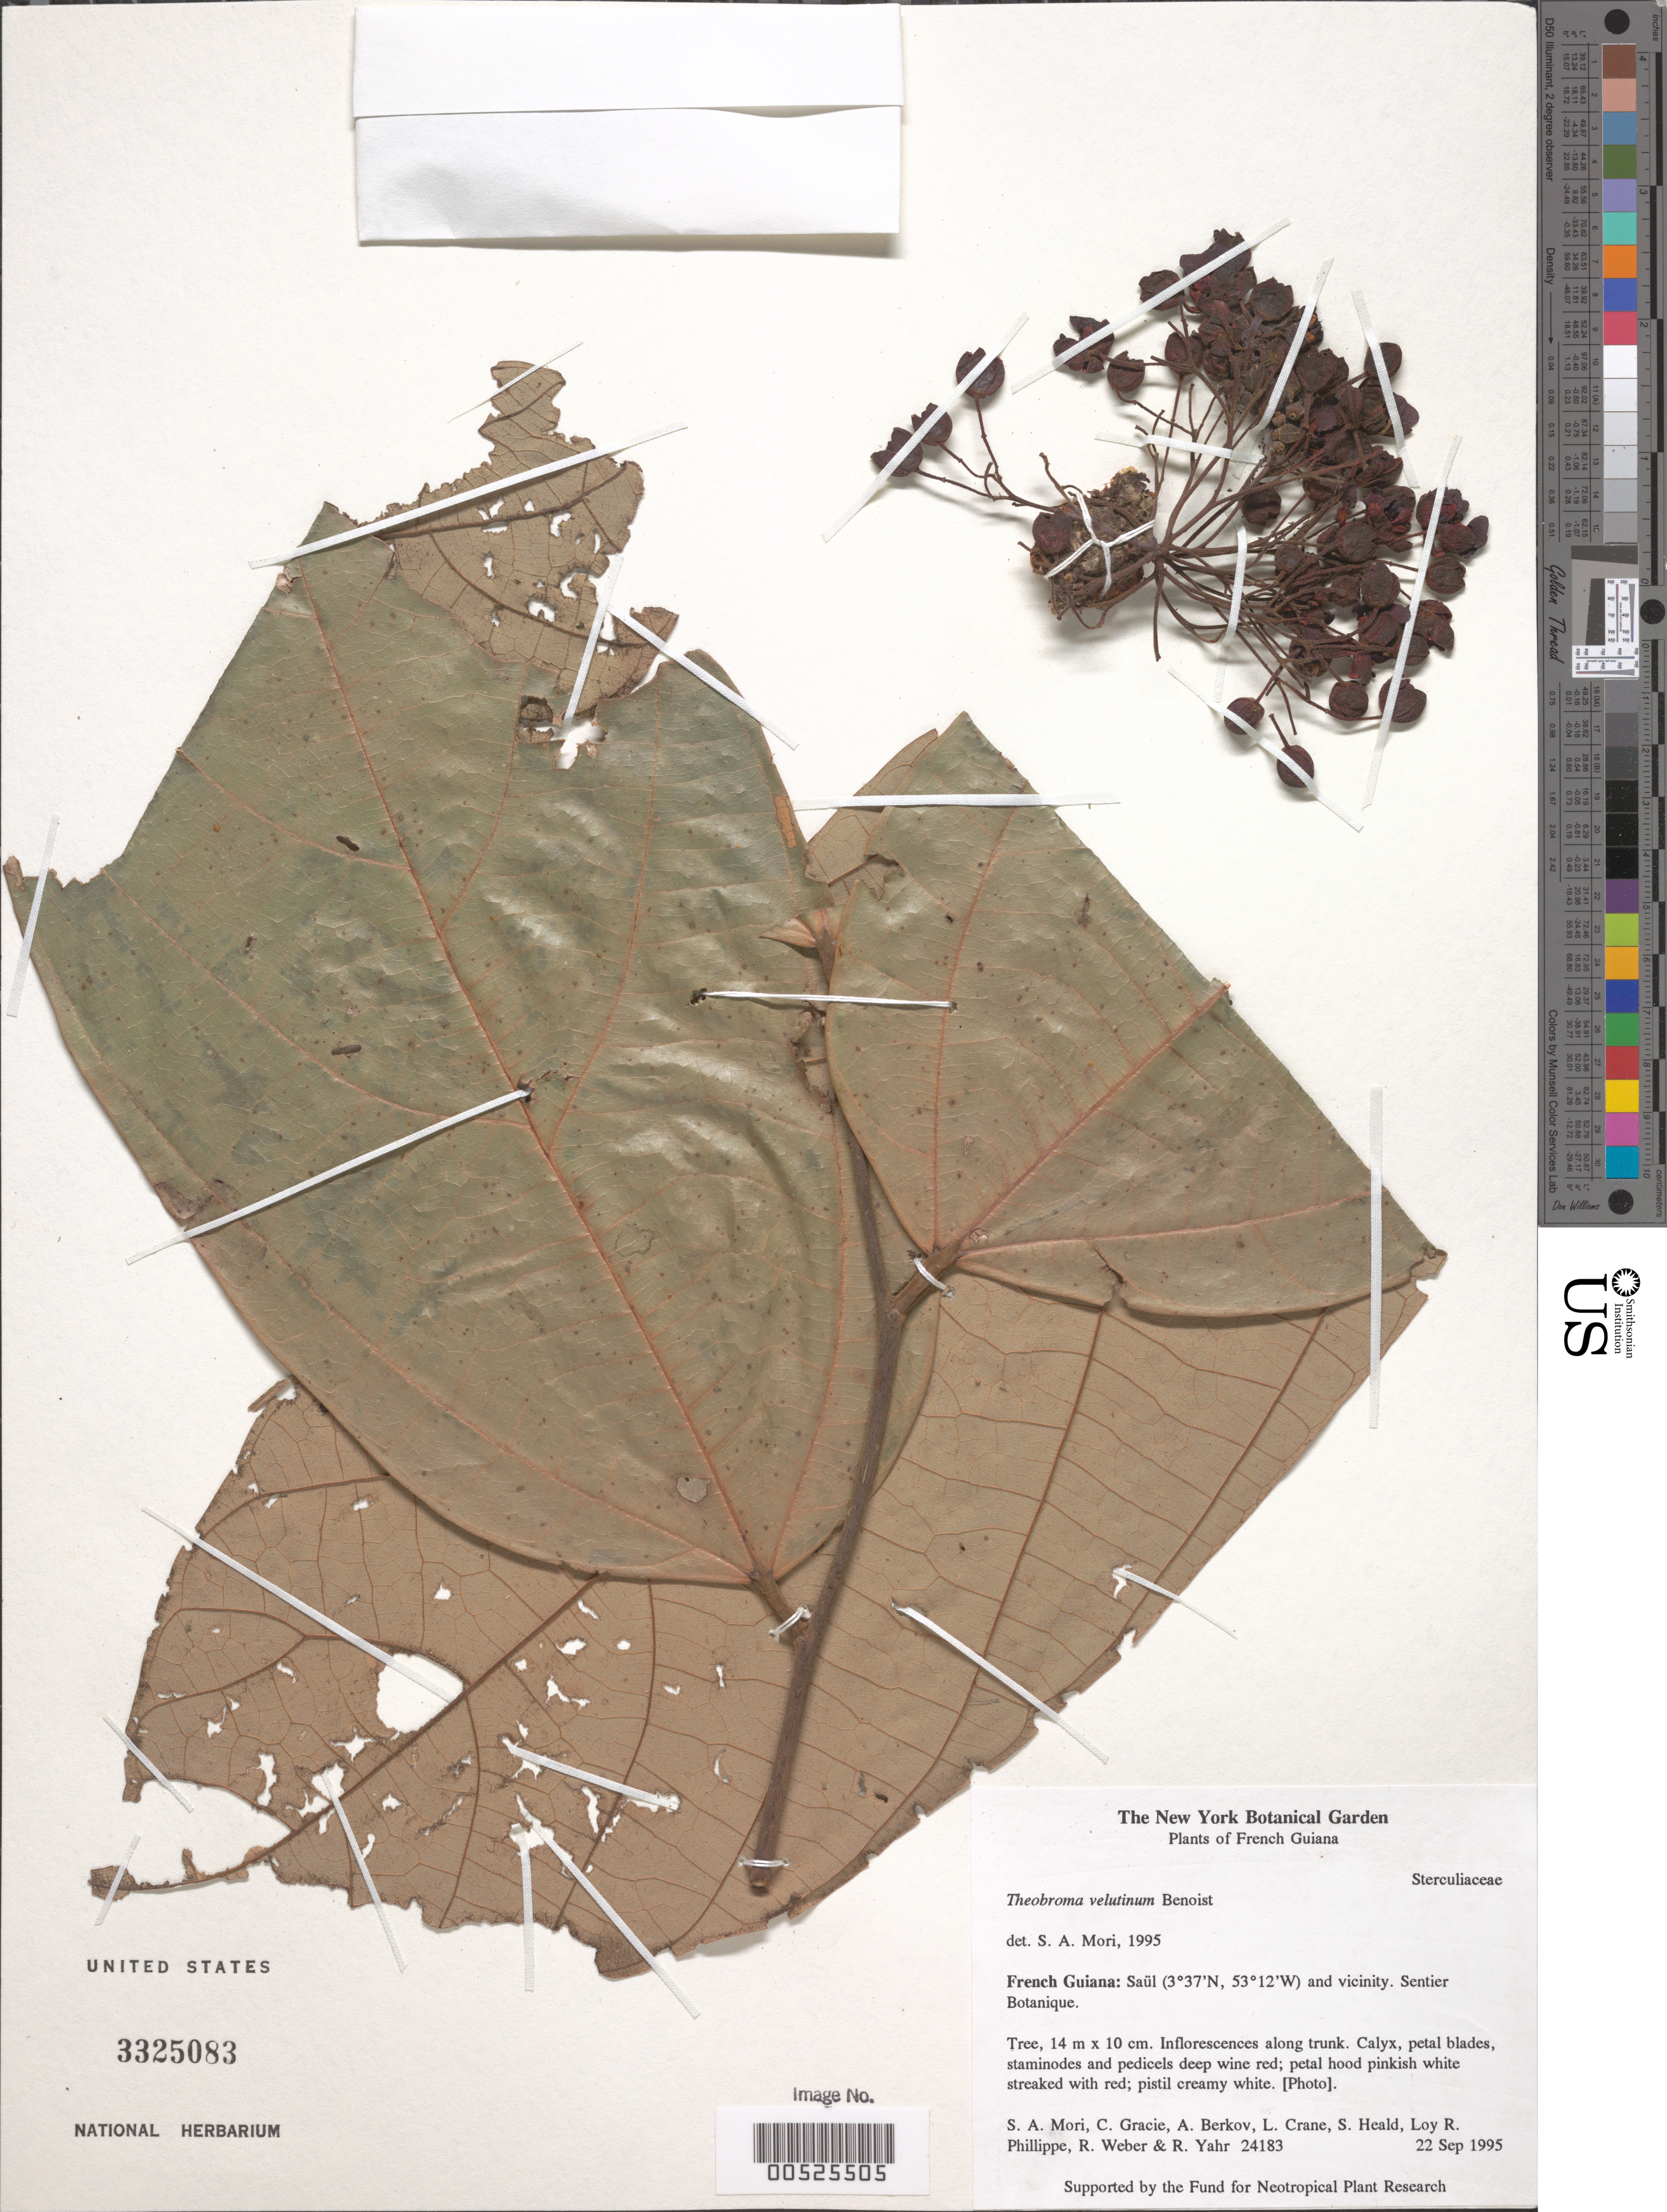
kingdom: Plantae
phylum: Tracheophyta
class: Magnoliopsida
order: Malvales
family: Malvaceae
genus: Theobroma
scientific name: Theobroma velutinum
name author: Benoist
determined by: Mori, Scott A.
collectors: S. Mori, C. A. Gracie, A. Berkov, L. Crane & S. Heald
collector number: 24183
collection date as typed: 22 Sep 1995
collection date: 1995-09-22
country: French Guiana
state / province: Saint-Laurent-du-Maroni (?)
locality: Inini. Saül and vicinity. Sentier Botanique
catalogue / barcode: US 3325083